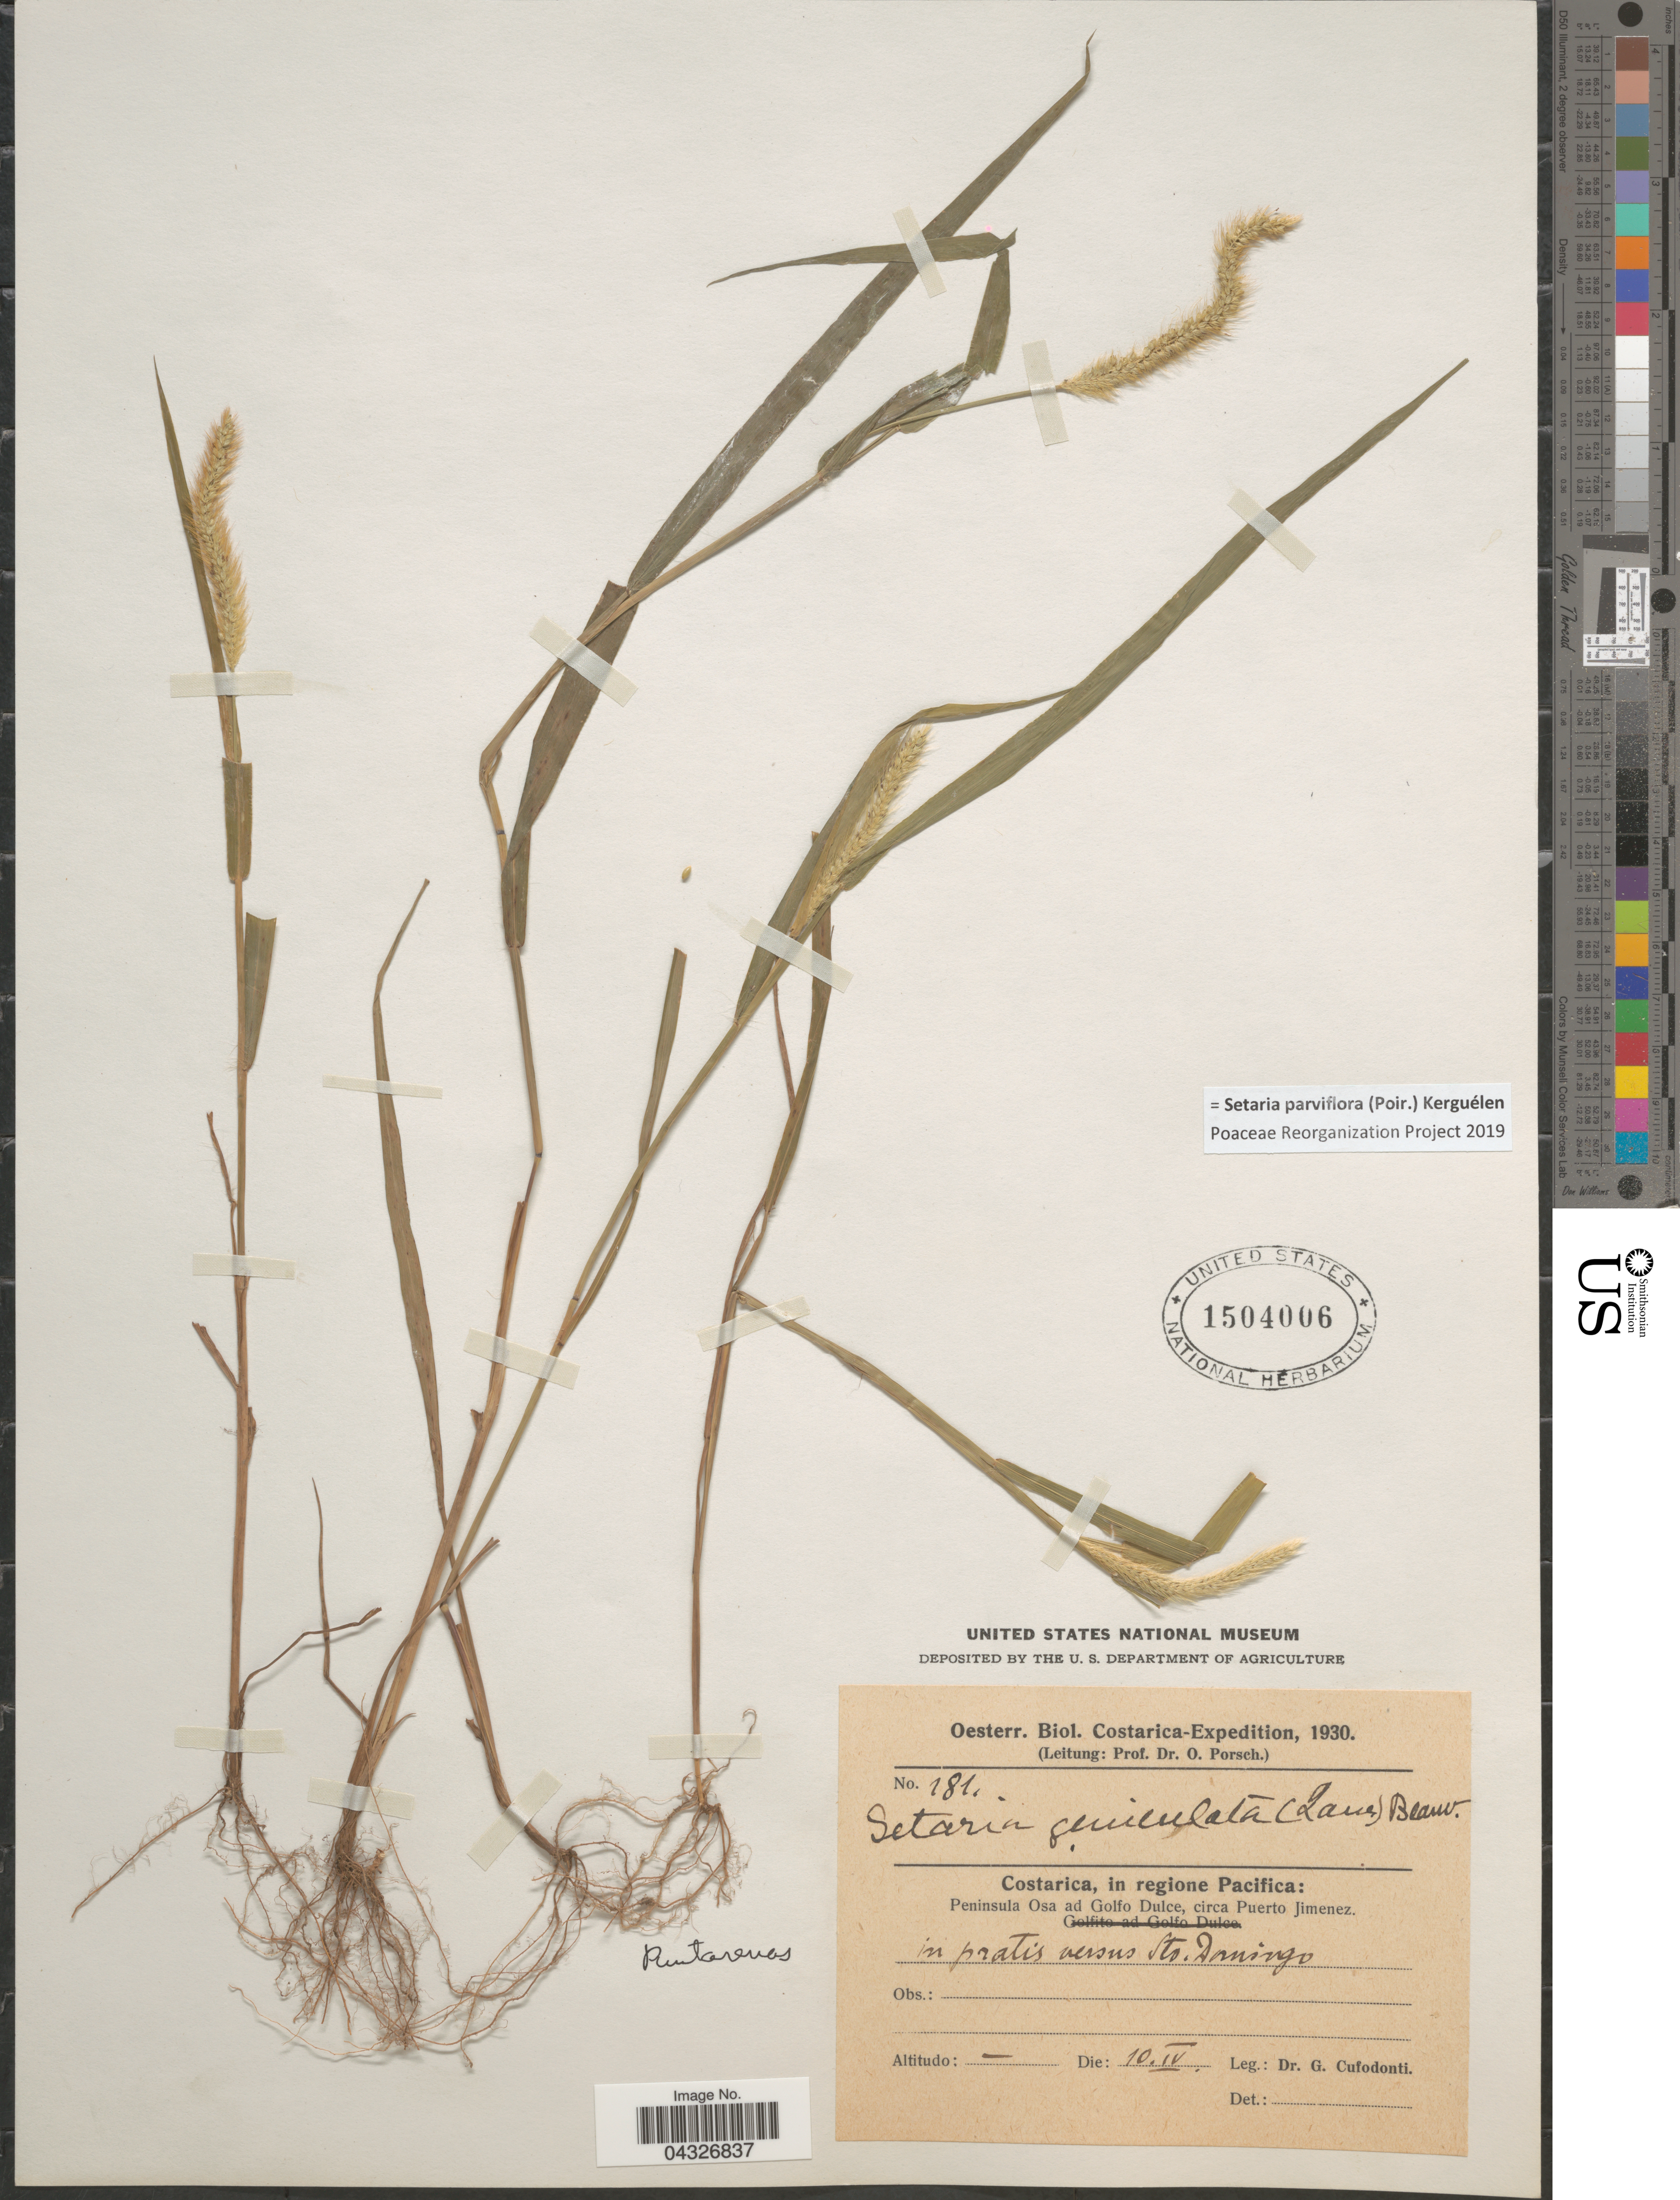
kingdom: Plantae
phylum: Tracheophyta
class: Liliopsida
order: Poales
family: Poaceae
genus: Setaria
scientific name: Setaria parviflora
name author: (Poir.) Kerguélen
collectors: G. Cufodontis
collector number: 181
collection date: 1930-06-10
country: Costa Rica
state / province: Puntarenas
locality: Oesterr. Biol. Costarica-Expedition, 1930. In regione Pacifica: Peninsula Osa ad Golfo Dulce, circa Puerto Jimenez in pratis versus Sto. Domingo.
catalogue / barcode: US 1504006